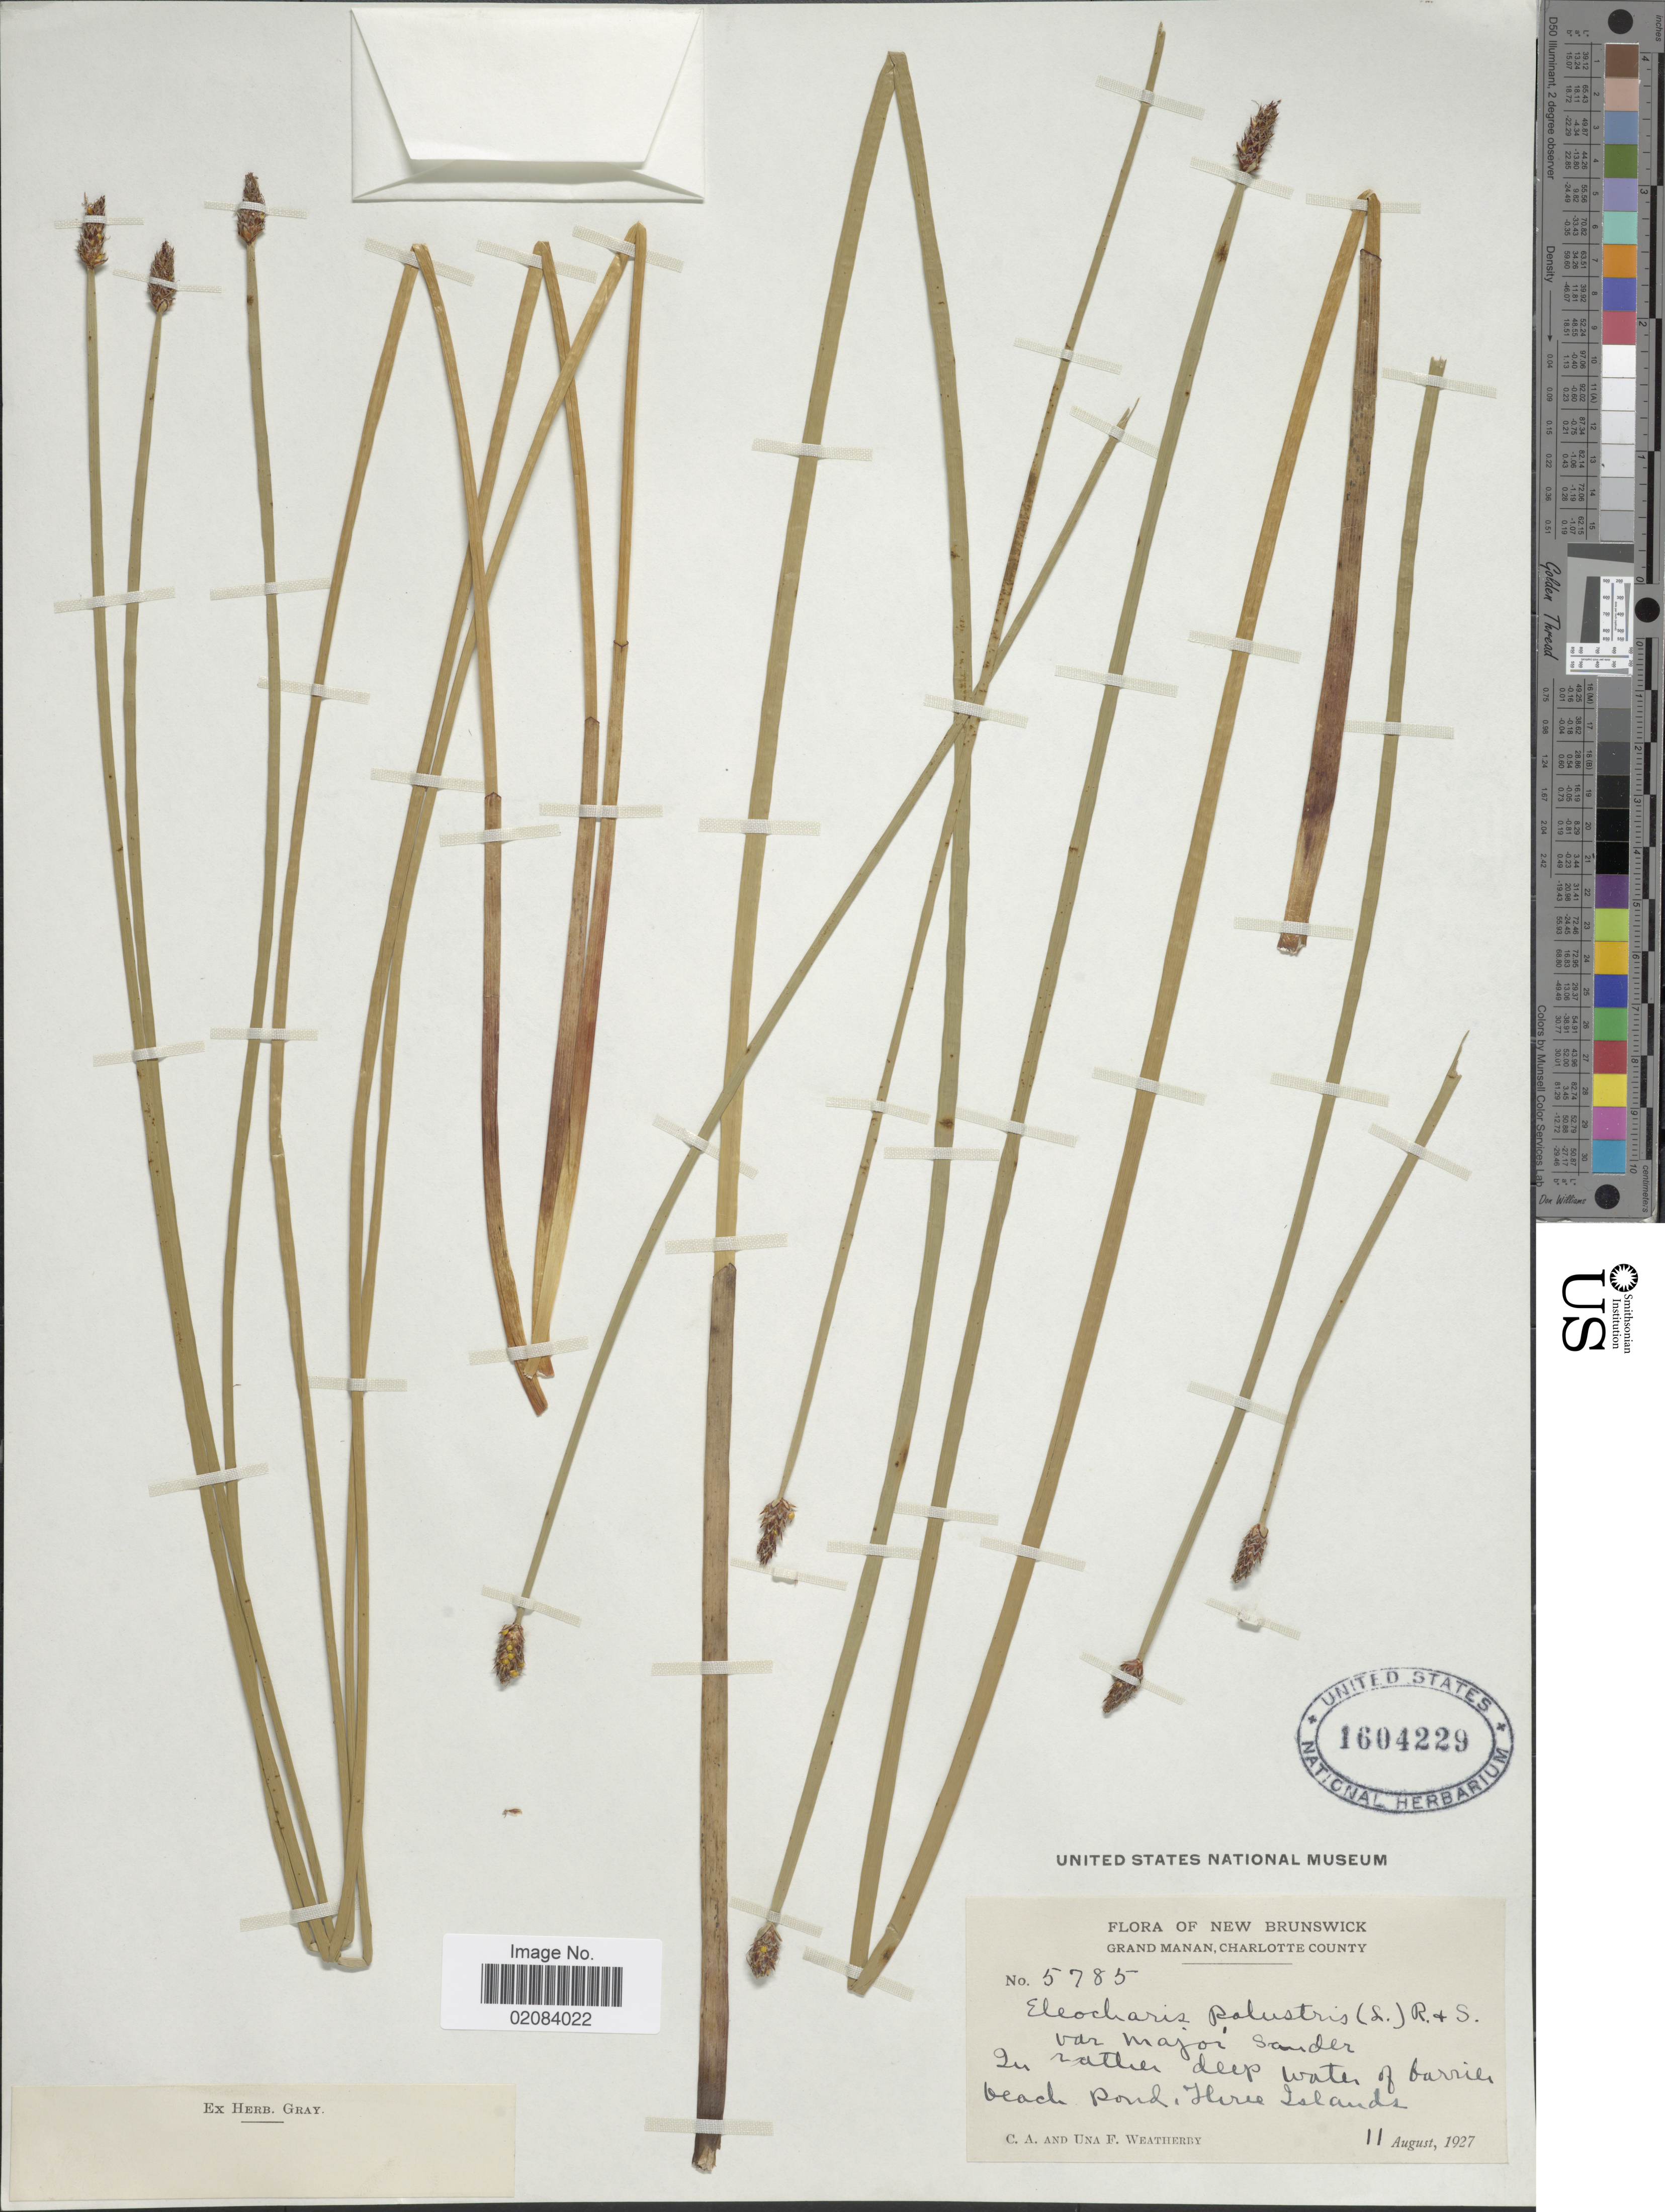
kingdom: Plantae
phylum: Tracheophyta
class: Liliopsida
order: Poales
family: Cyperaceae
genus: Eleocharis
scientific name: Eleocharis palustris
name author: (L.) Roem. & Schult.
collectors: C. A. Weatherby & U. L. Weatherby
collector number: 5785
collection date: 1927-08-11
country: Canada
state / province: New Brunswick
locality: New Brunswick, Grand Manan, Charlotte County. In rather deep water of barrier beach pond, Three Islands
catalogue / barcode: US 1604229